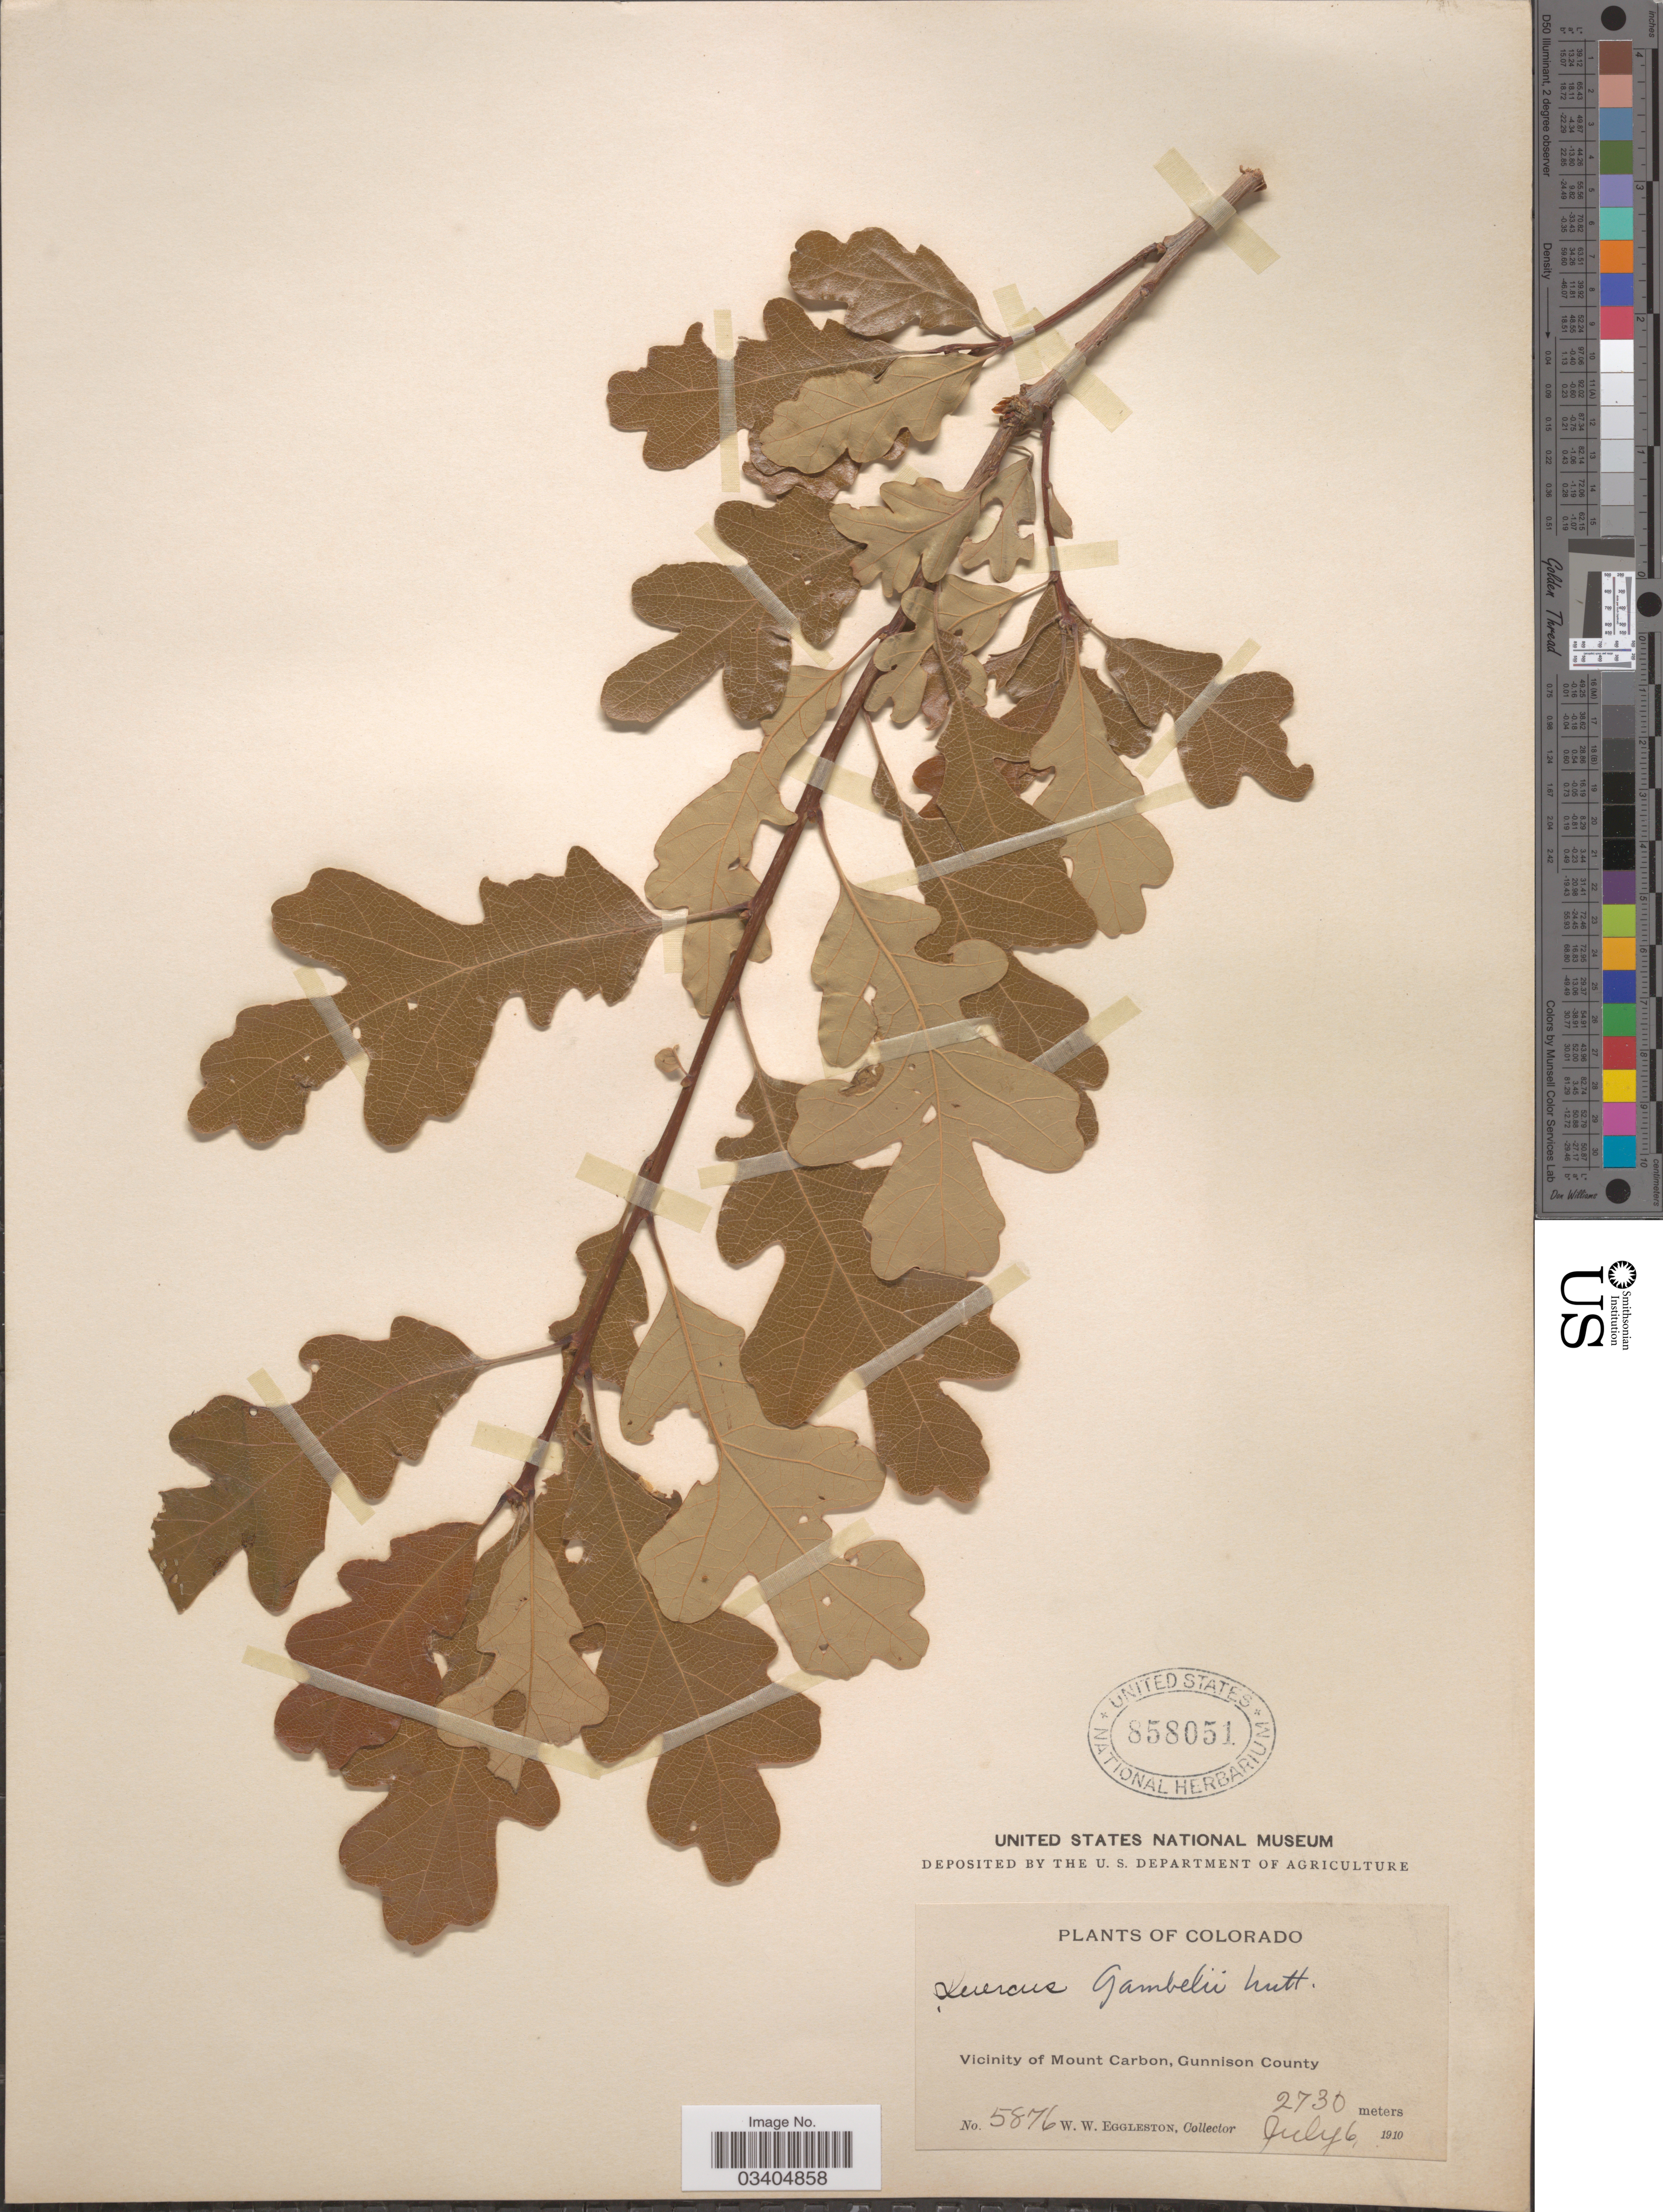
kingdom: Plantae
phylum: Tracheophyta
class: Magnoliopsida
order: Fagales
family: Fagaceae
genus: Quercus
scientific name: Quercus gambelii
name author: Nutt.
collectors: W. W. Eggleston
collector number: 5876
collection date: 1910-07-06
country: United States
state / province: Colorado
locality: Vicinity of Mount Carbon, Gunnison County.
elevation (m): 2730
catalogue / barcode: US 858051